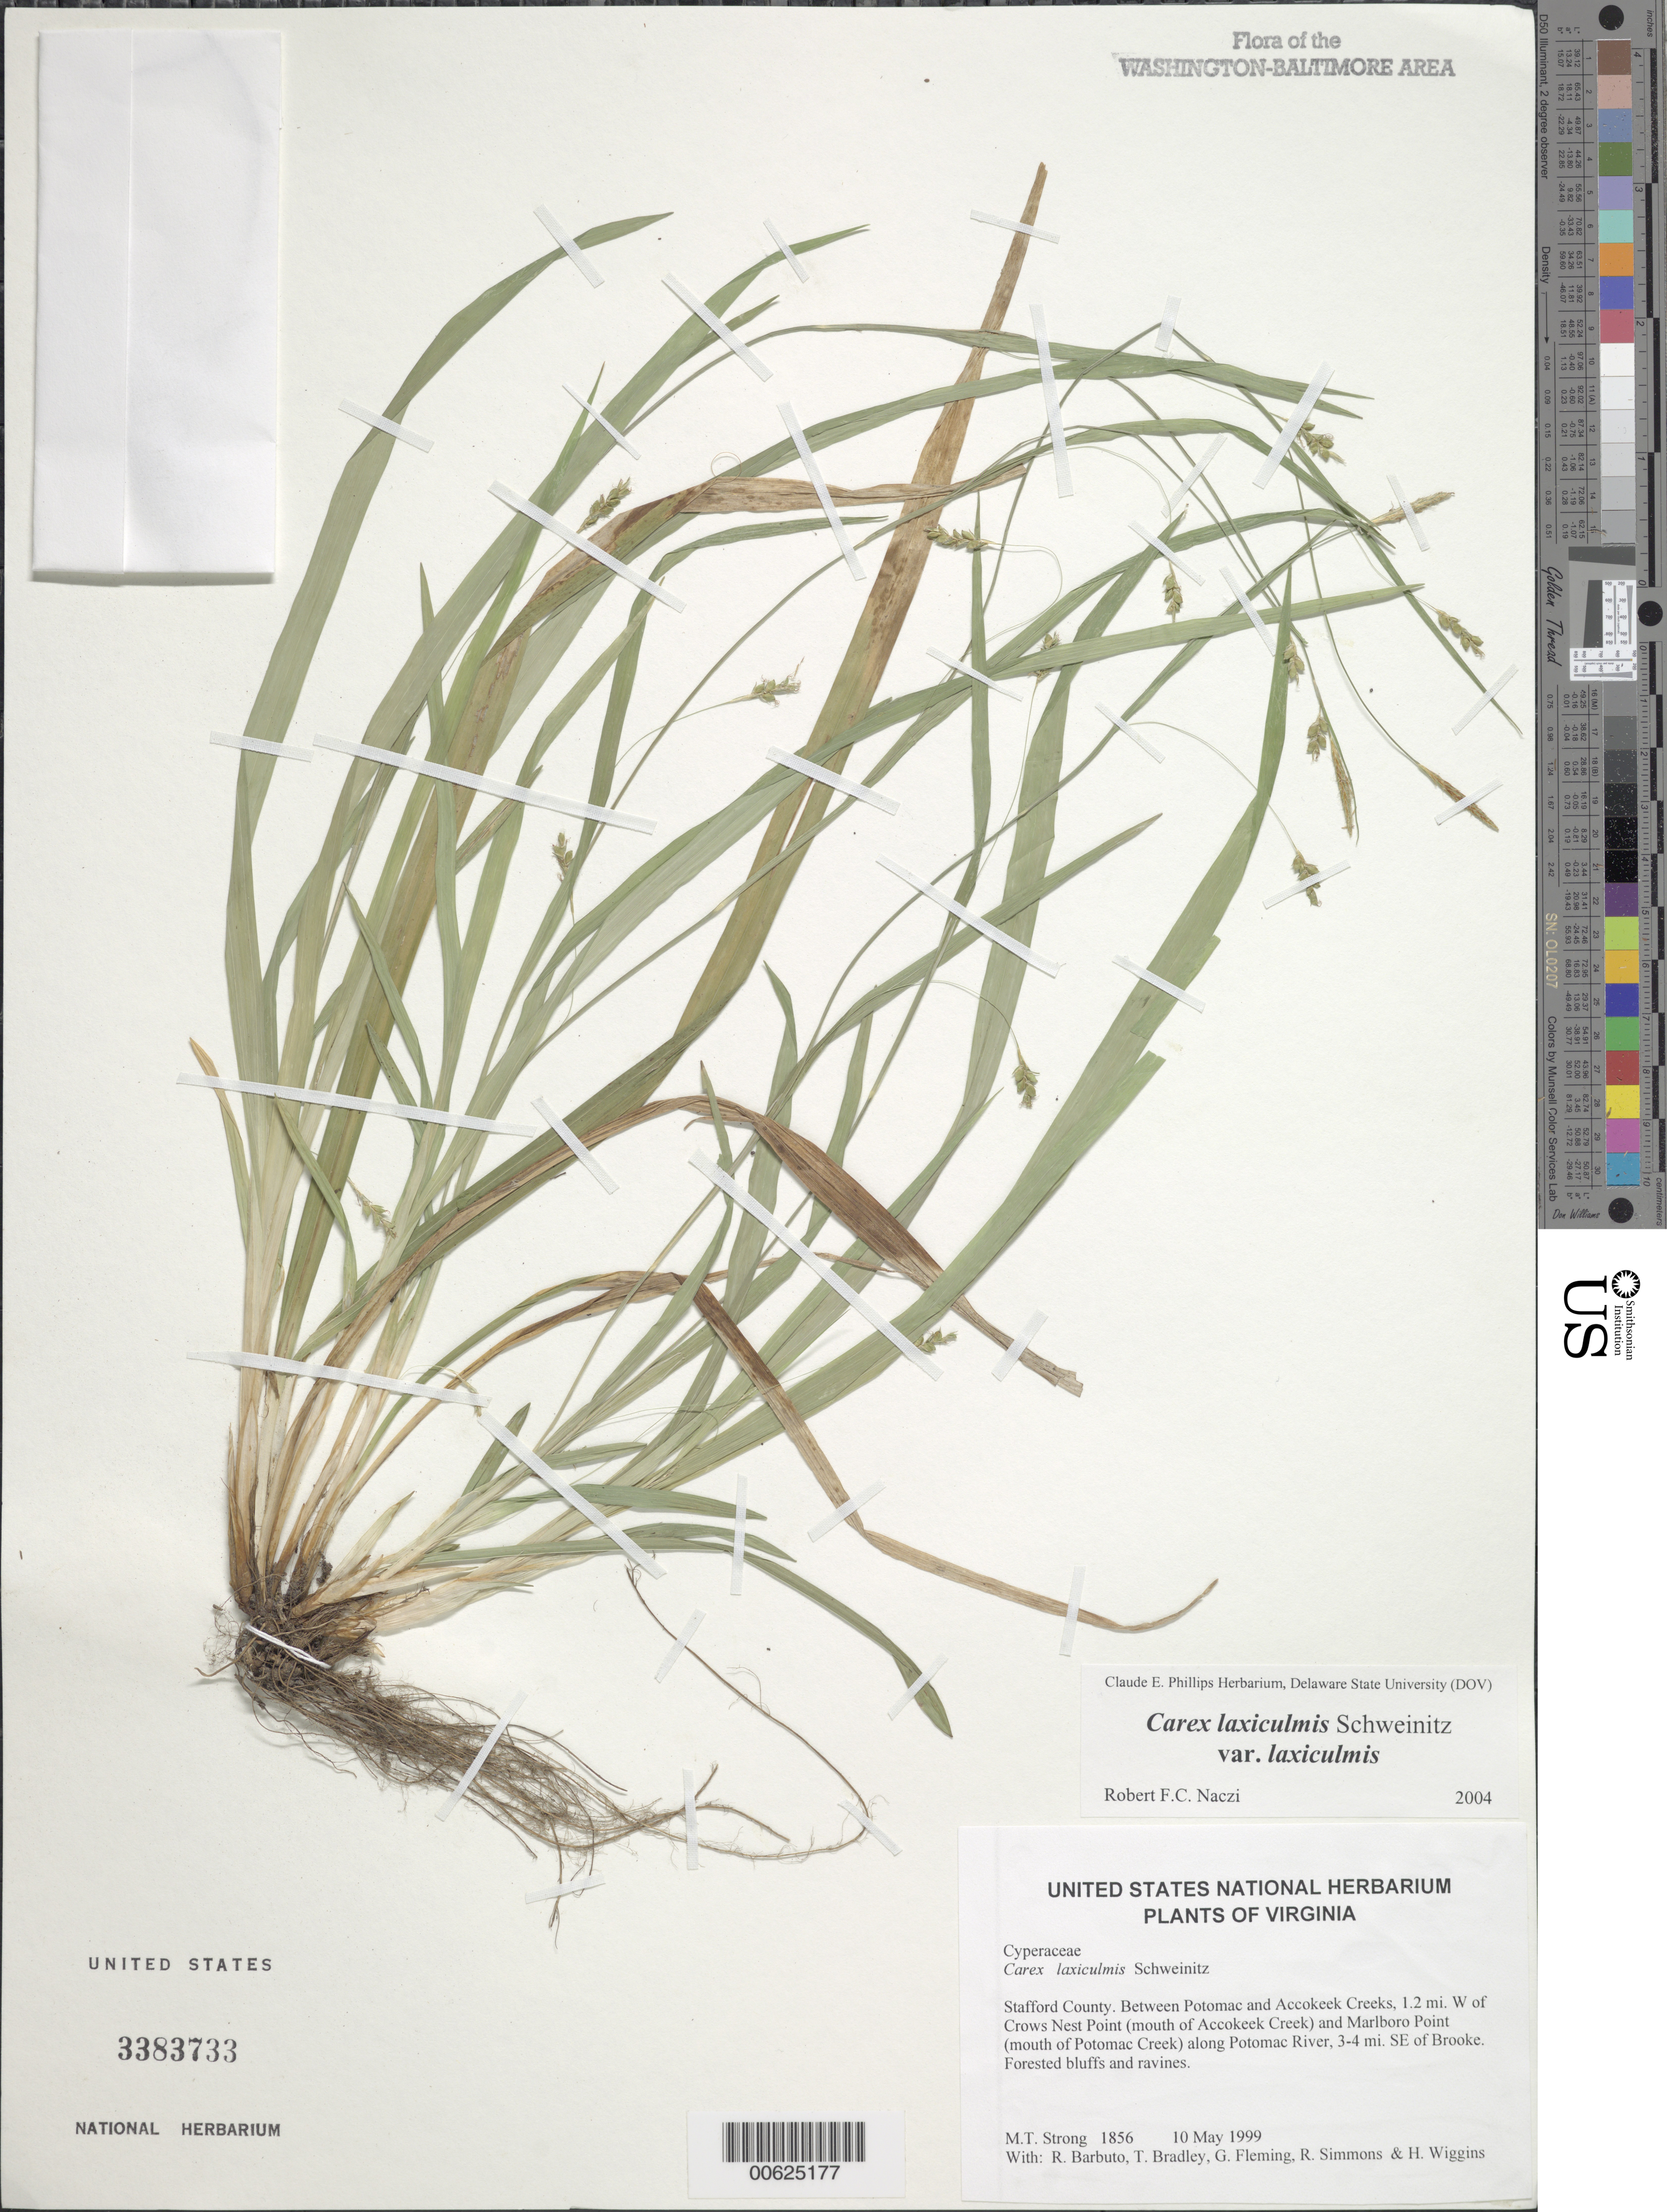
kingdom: Plantae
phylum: Tracheophyta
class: Liliopsida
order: Poales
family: Cyperaceae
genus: Carex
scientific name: Carex laxiculmis var. copulata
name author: (L.H. Bailey) Fernald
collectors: M. T. Strong, R. Barbuto, T. Bradley, G. Fleming, R. Simmons & H. Wiggins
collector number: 1856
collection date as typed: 10 May 1999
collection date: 1999-05-10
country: United States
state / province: Virginia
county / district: Stafford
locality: Between Potomac and Accokeek Creeks, 1.2 mi. W of Crows Nest Point (mouth of Accokeek Creek) and Marlboro Point (mouth of Potomac Creek) along Potomac River, 3-4 mi. SE of Brooke.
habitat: Forested bluffs and ravines.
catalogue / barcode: US 3383733